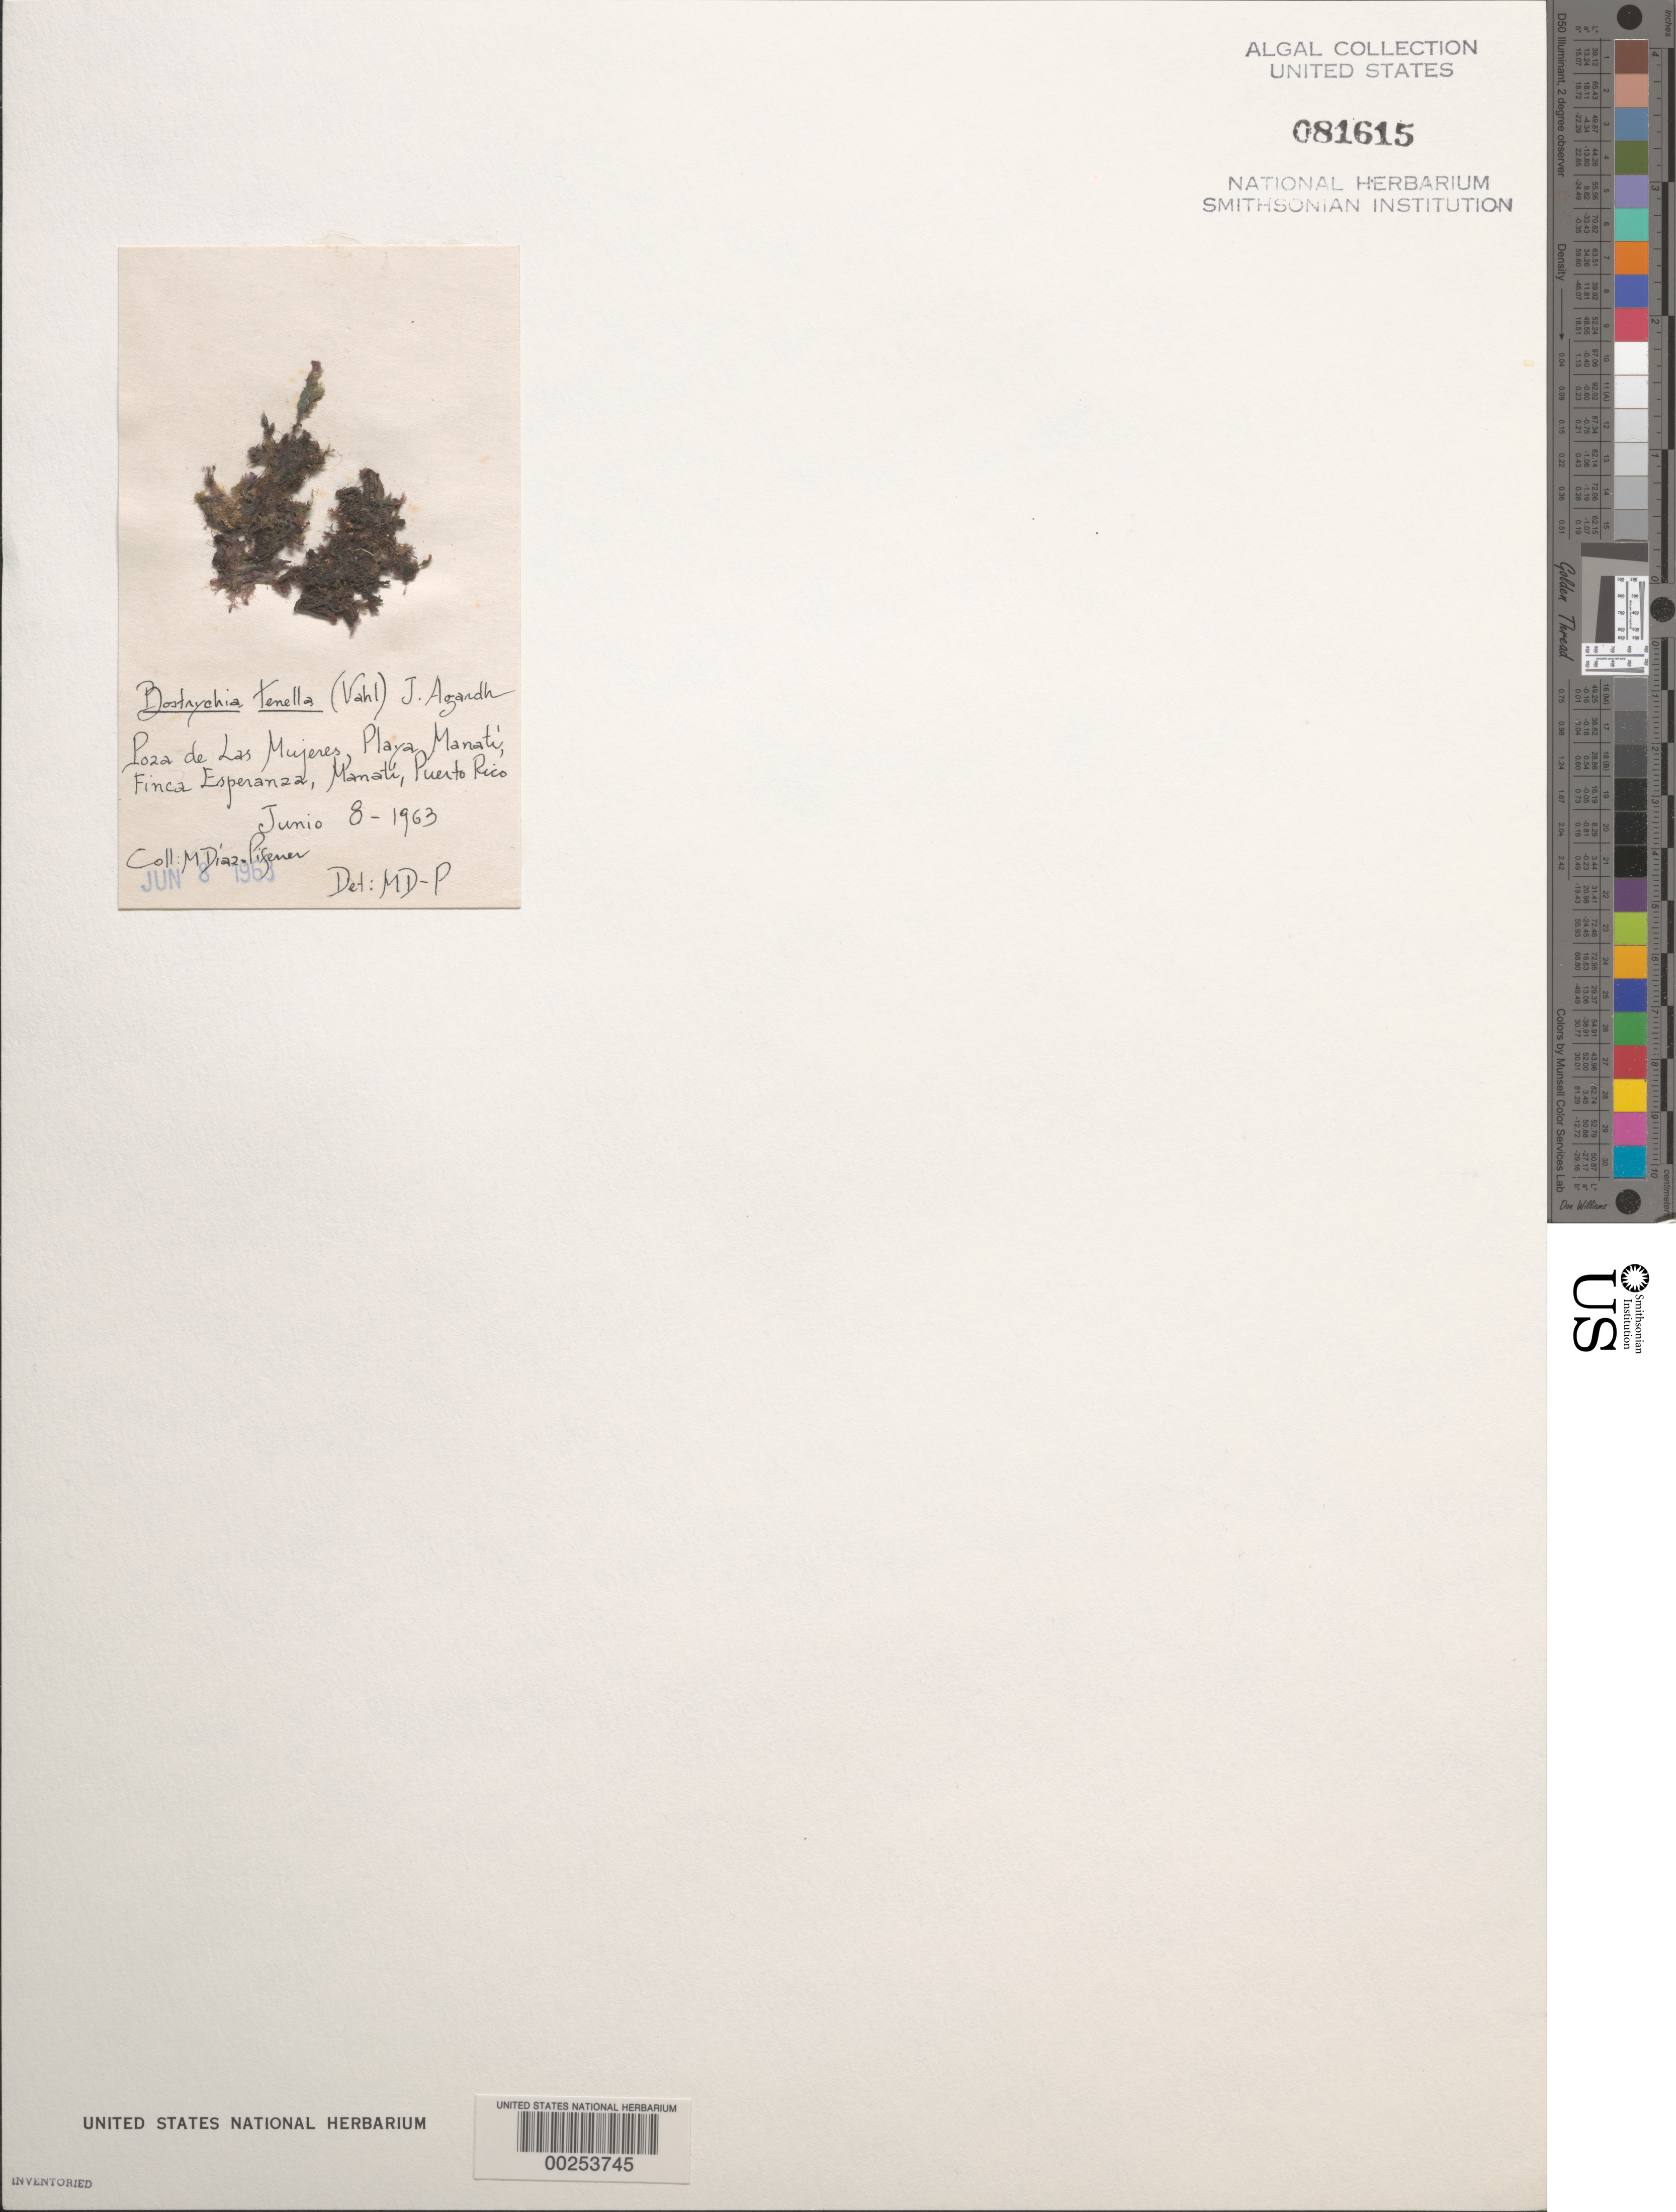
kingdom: Plantae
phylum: Rhodophyta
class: Florideophyceae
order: Ceramiales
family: Rhodomelaceae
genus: Bostrychia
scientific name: Bostrychia tenella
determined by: Diaz-Piferrer, M.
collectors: M. Diaz-Piferrer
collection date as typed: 08 Jun 1963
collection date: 1963-06-08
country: Puerto Rico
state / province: Manati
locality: Poza de Las Mujeres, Playa Manati, Finca Esperanza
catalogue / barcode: US 81615